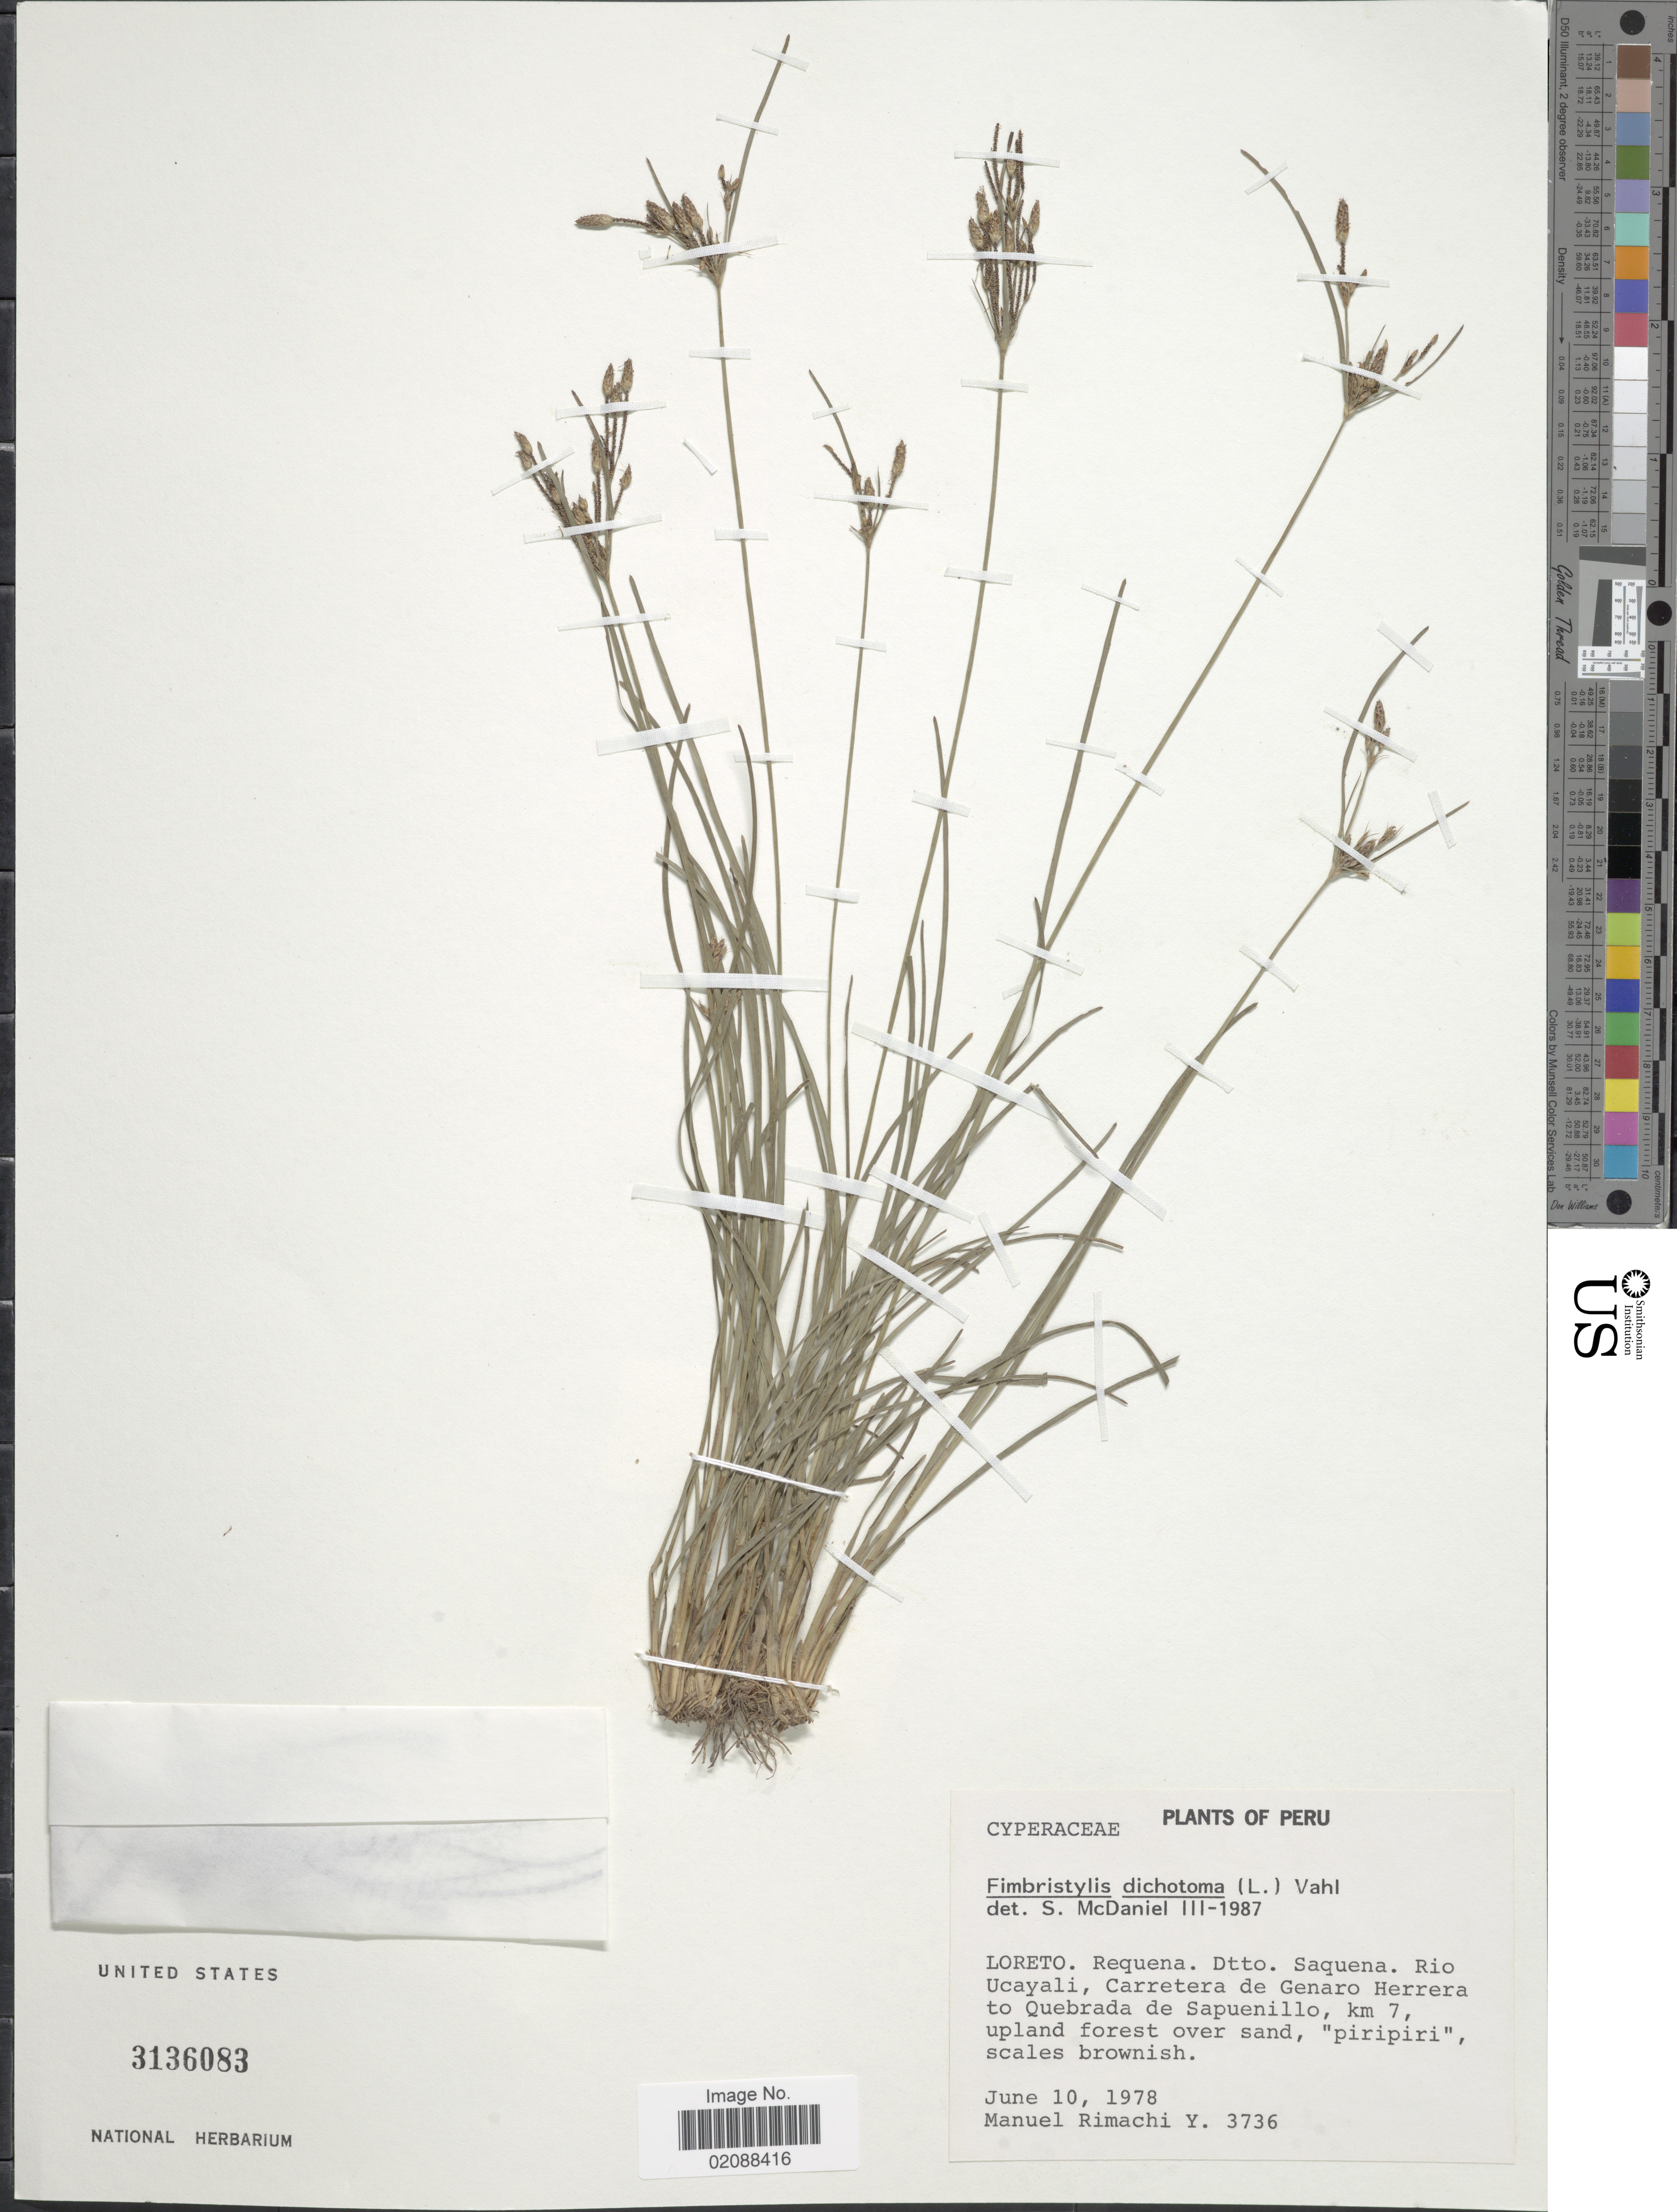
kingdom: Plantae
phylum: Tracheophyta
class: Liliopsida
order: Poales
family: Cyperaceae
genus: Fimbristylis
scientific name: Fimbristylis dichotoma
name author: (L.) Vahl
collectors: M. Rimachi Y.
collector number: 3736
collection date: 1978-06-10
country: Peru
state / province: Loreto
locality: Requena. Dtto. Saquena. Rio Ucayali, Carretera de Genaro Herrera to Quebrada de Sapuenillo, km 7, upland forest over sand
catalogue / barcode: US 3136083